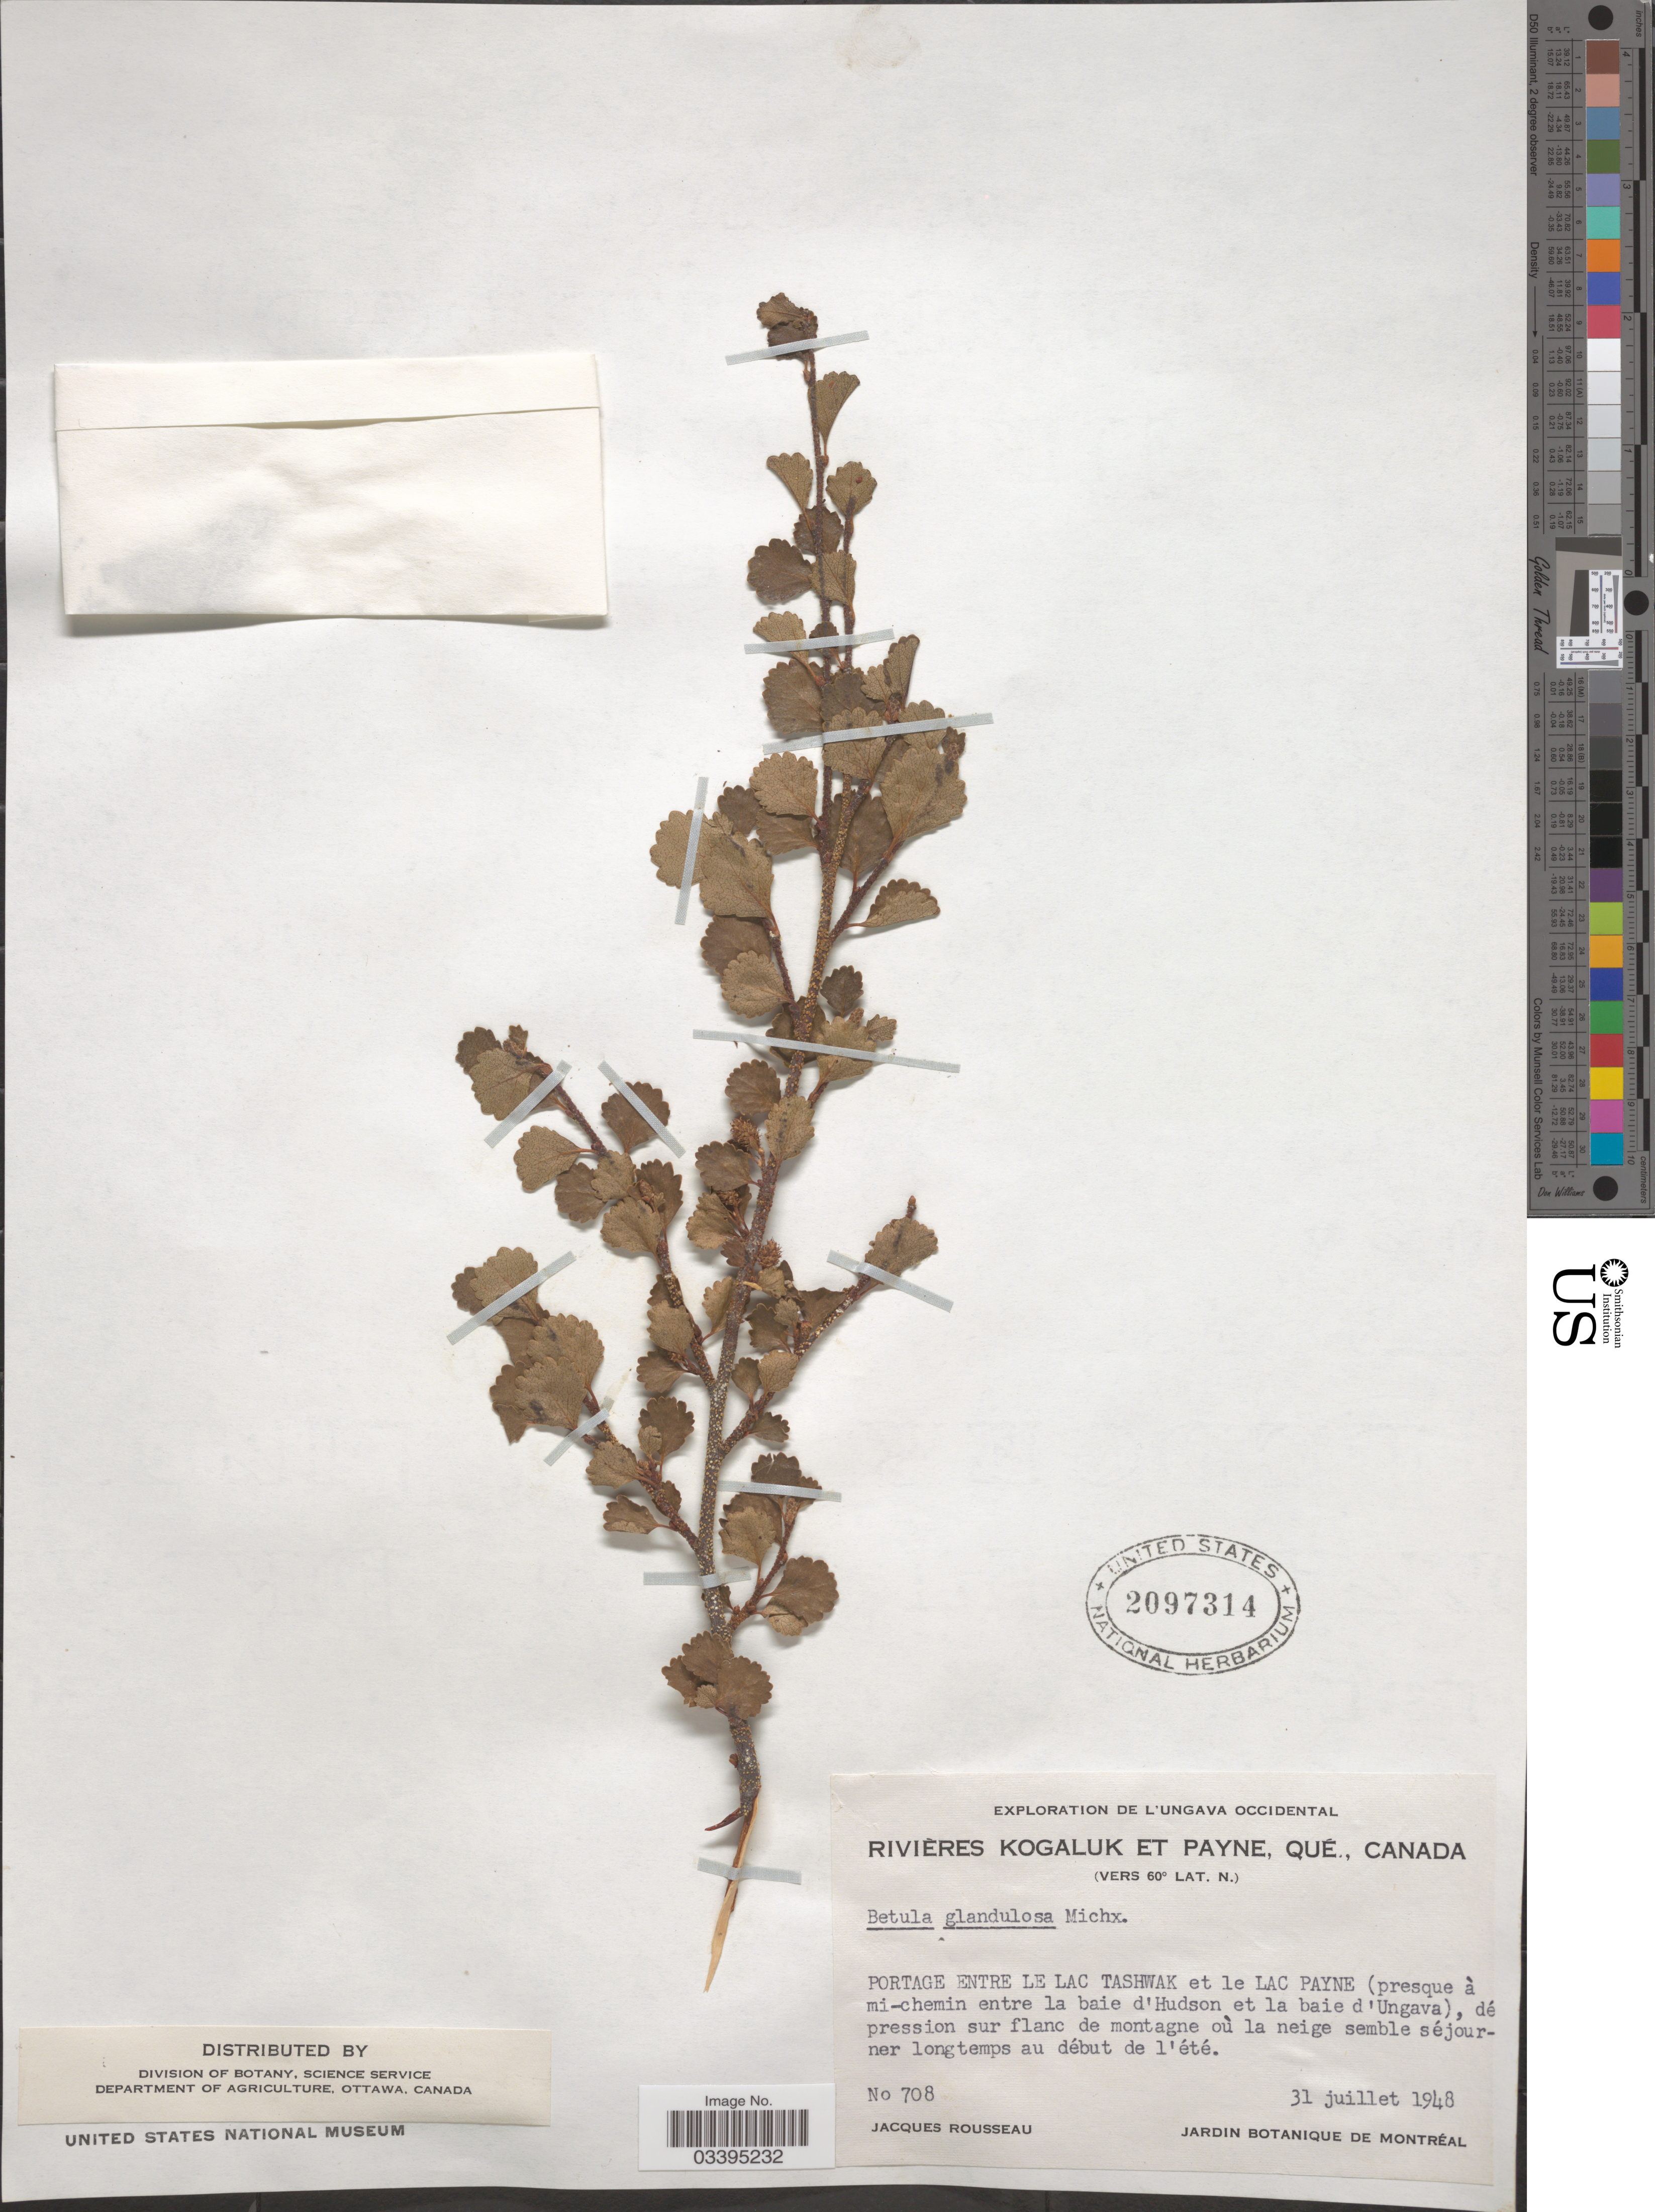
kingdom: Plantae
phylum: Tracheophyta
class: Magnoliopsida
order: Fagales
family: Betulaceae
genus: Betula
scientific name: Betula glandulosa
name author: Michx.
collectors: J. Rousseau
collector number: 708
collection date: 1948-07-31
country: Canada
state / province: Quebec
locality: Rivières Kogaluk et Payne. Portage entre Le Lac Tashwak et le La Payne (presque à mi-chemin entre la baie d'Hudson et la baie d'Ungava).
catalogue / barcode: US 2097314